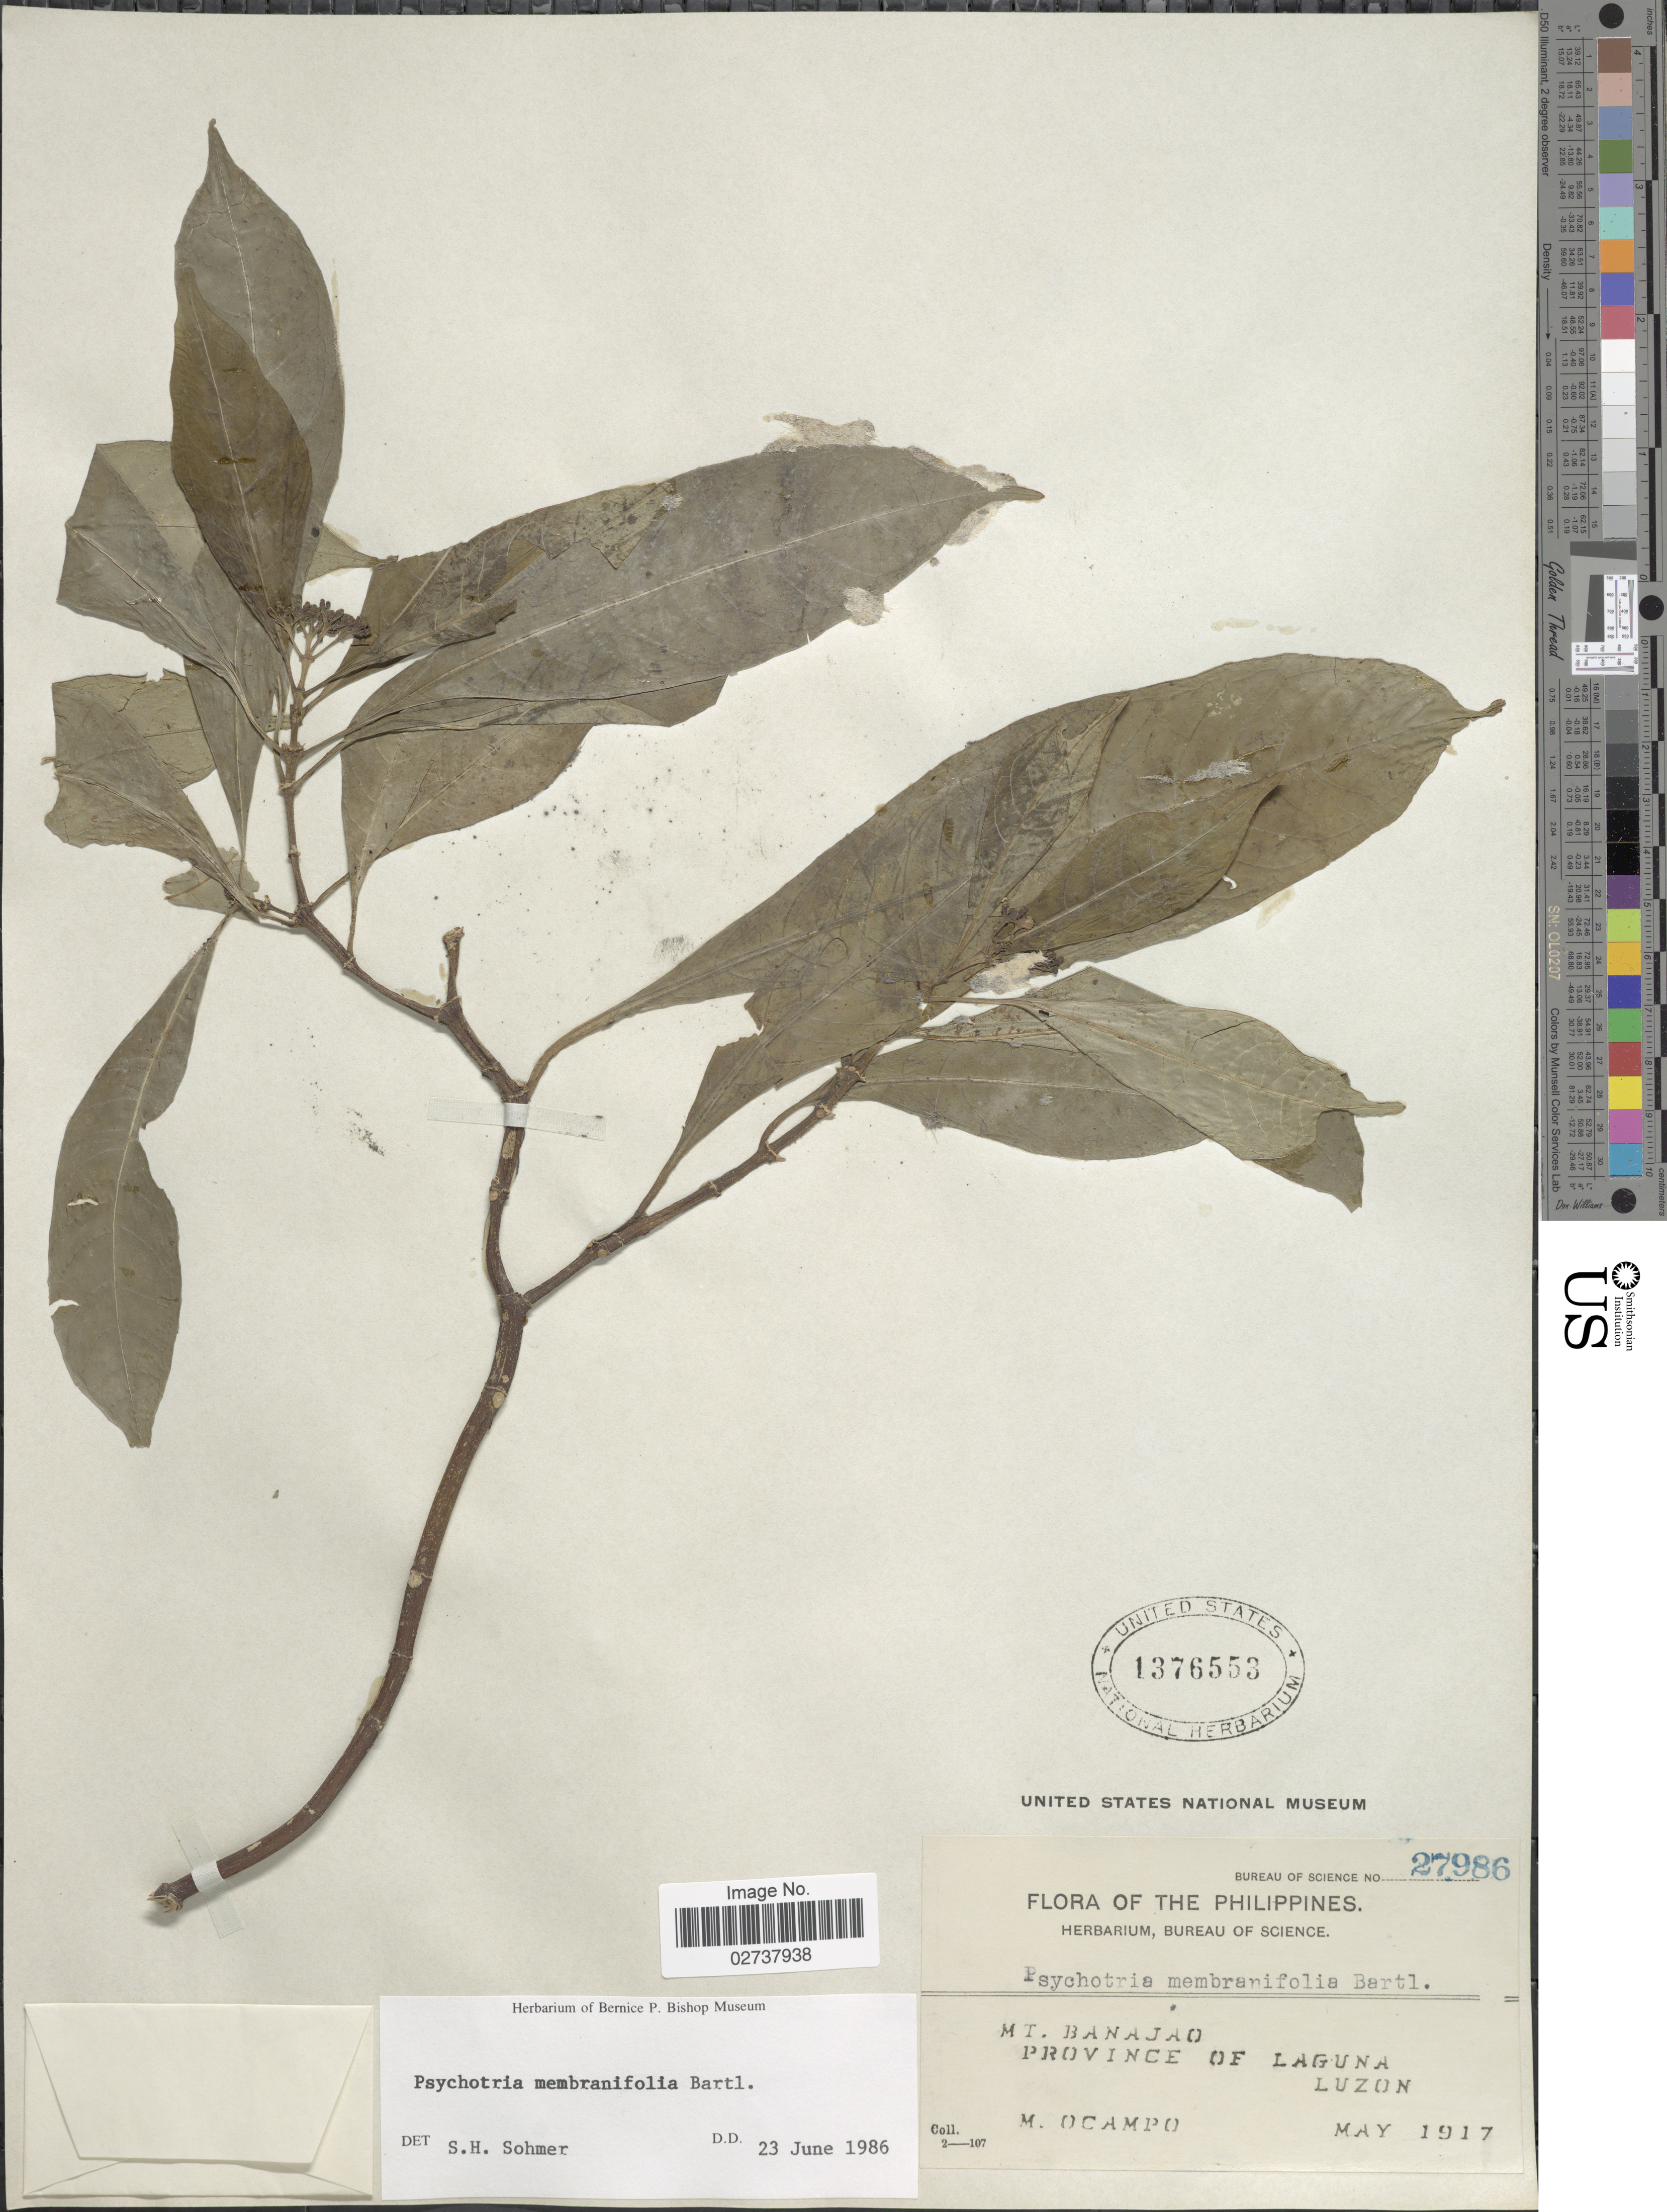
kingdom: Plantae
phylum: Tracheophyta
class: Magnoliopsida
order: Gentianales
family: Rubiaceae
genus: Psychotria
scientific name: Psychotria membranifolia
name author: Bartl. ex A. DC.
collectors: M. Ocampo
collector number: Bureau of Science 27986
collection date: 1917-05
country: Philippines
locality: Mt. Banajao, Province of Laguna, Luzon.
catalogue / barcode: US 1376553